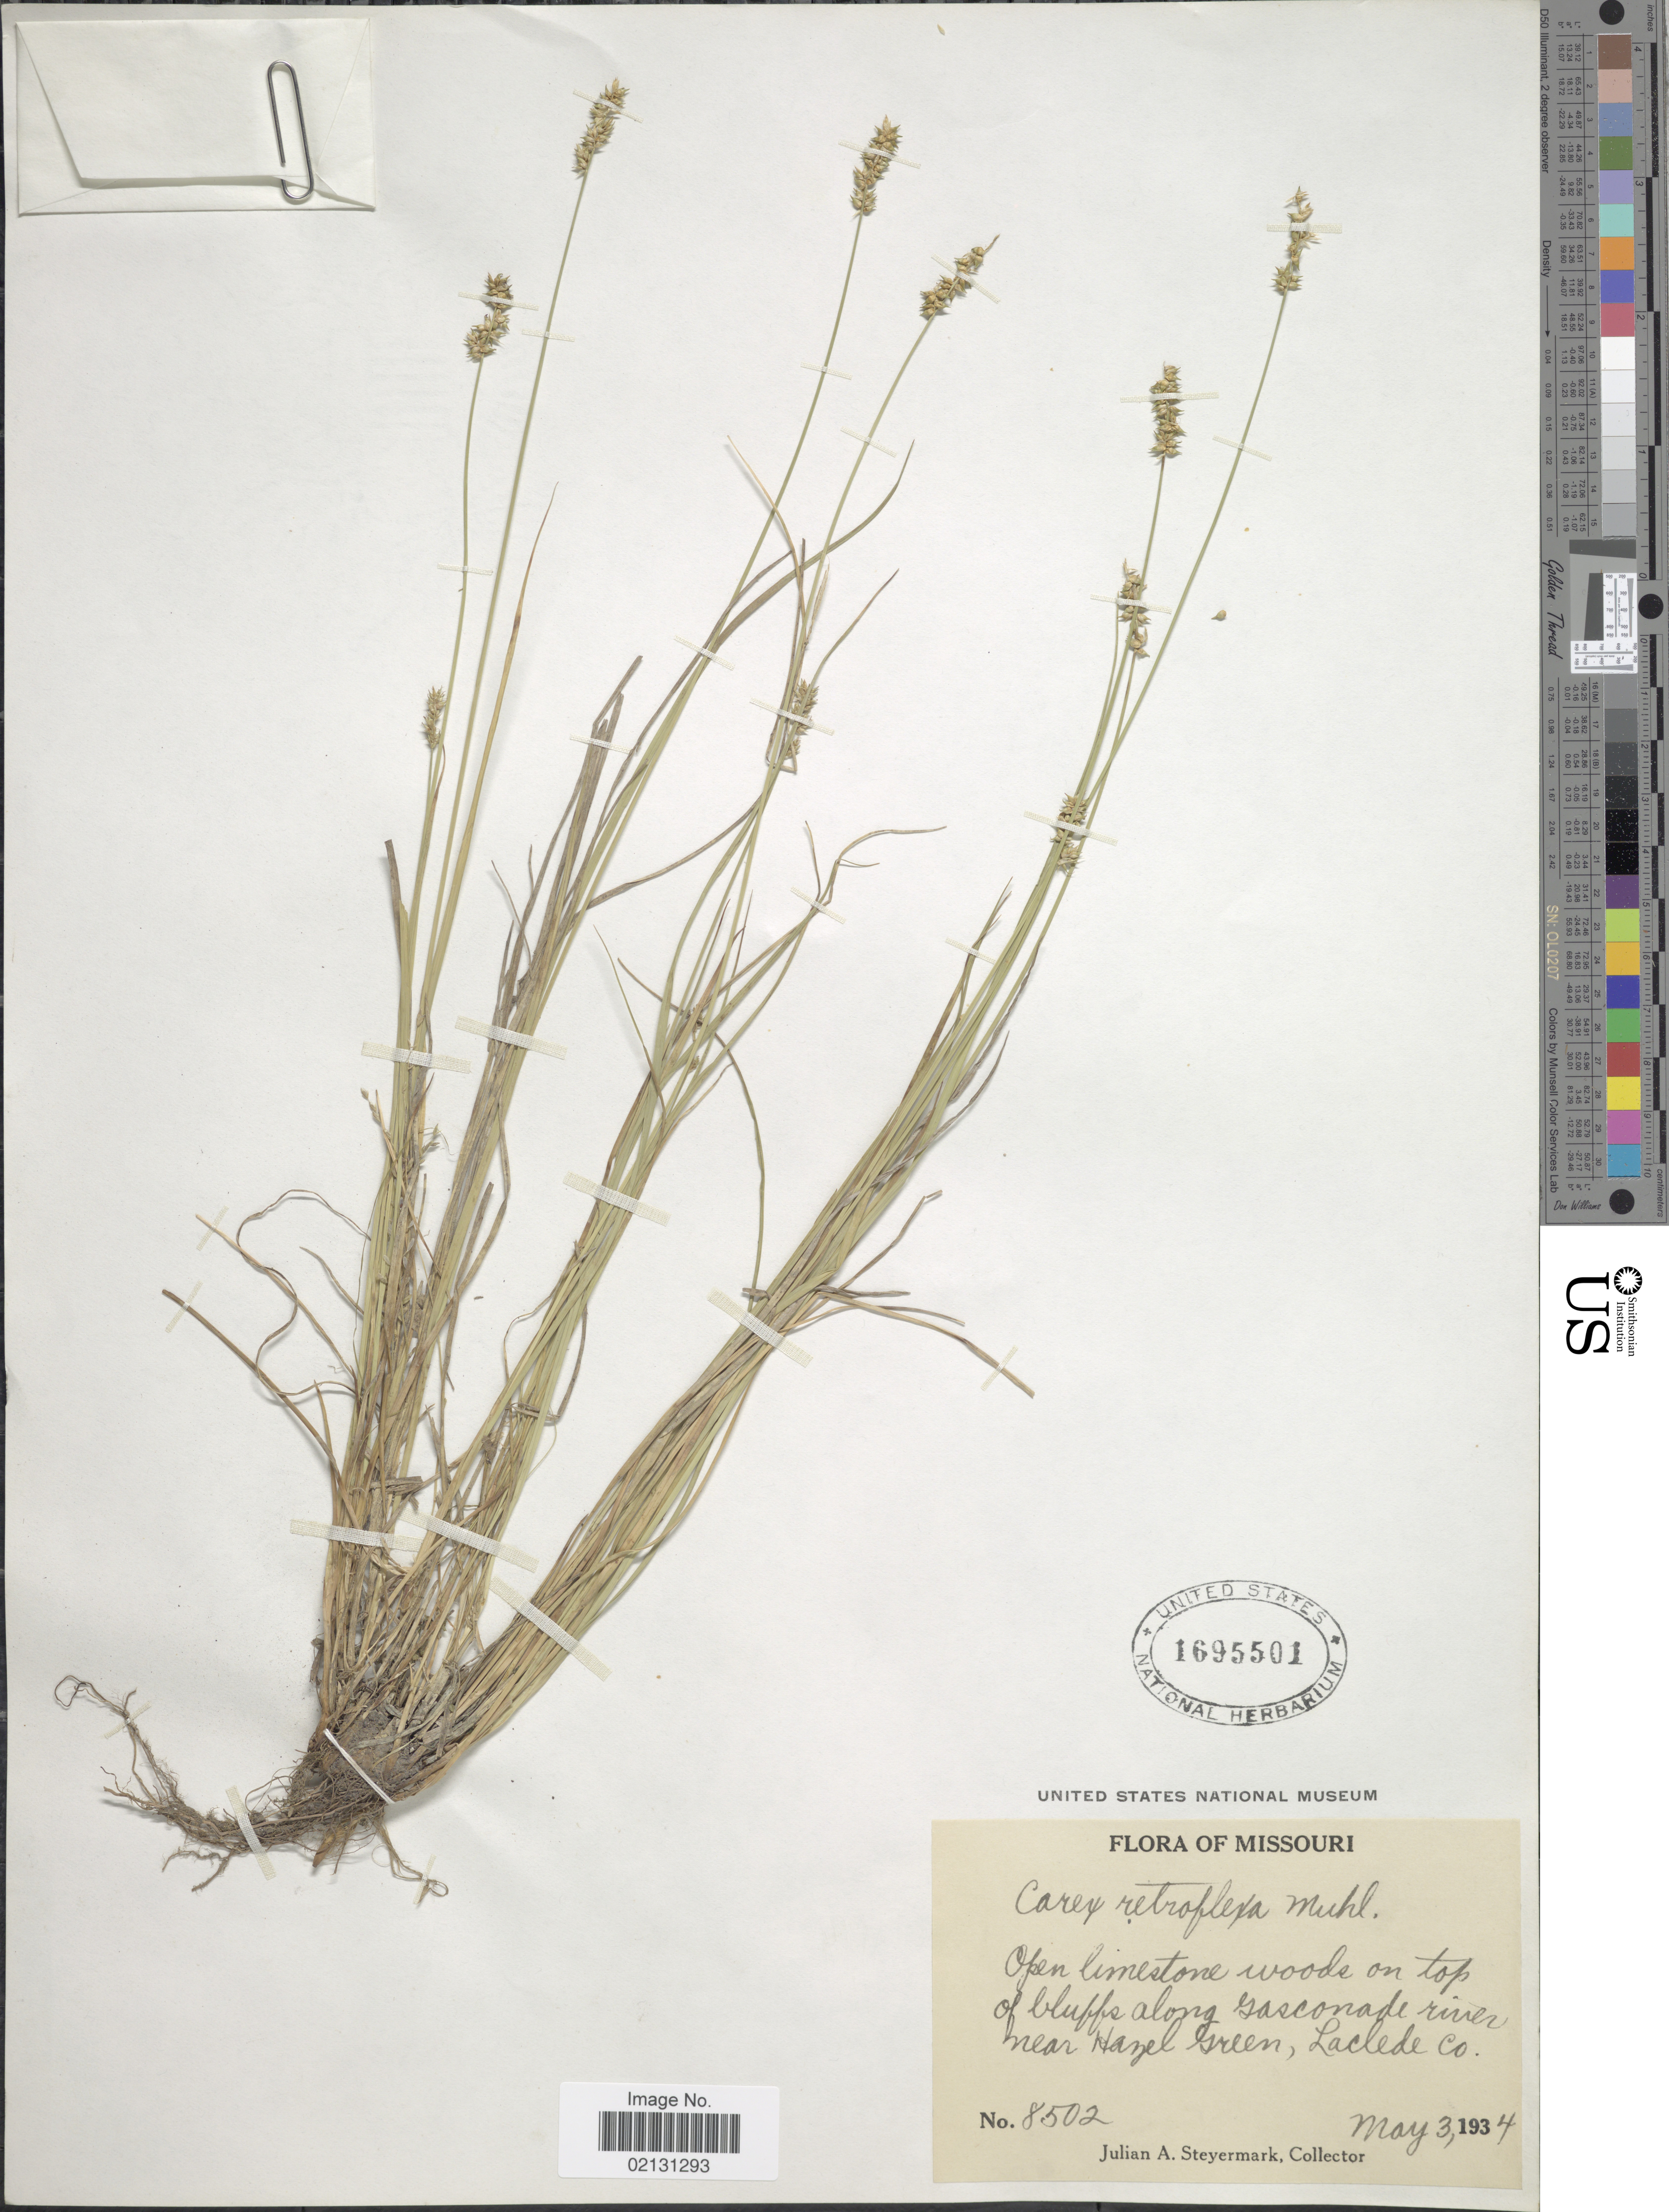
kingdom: Plantae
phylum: Tracheophyta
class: Liliopsida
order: Poales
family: Cyperaceae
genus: Carex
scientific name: Carex retroflexa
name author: Muhl. ex Willd.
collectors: J. Steyermark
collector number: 8502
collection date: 1934-05-03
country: United States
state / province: Missouri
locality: Open limestone woods on top of bluffs along Gasconade river near Hazel Green, Laclede Co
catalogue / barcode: US 1695501